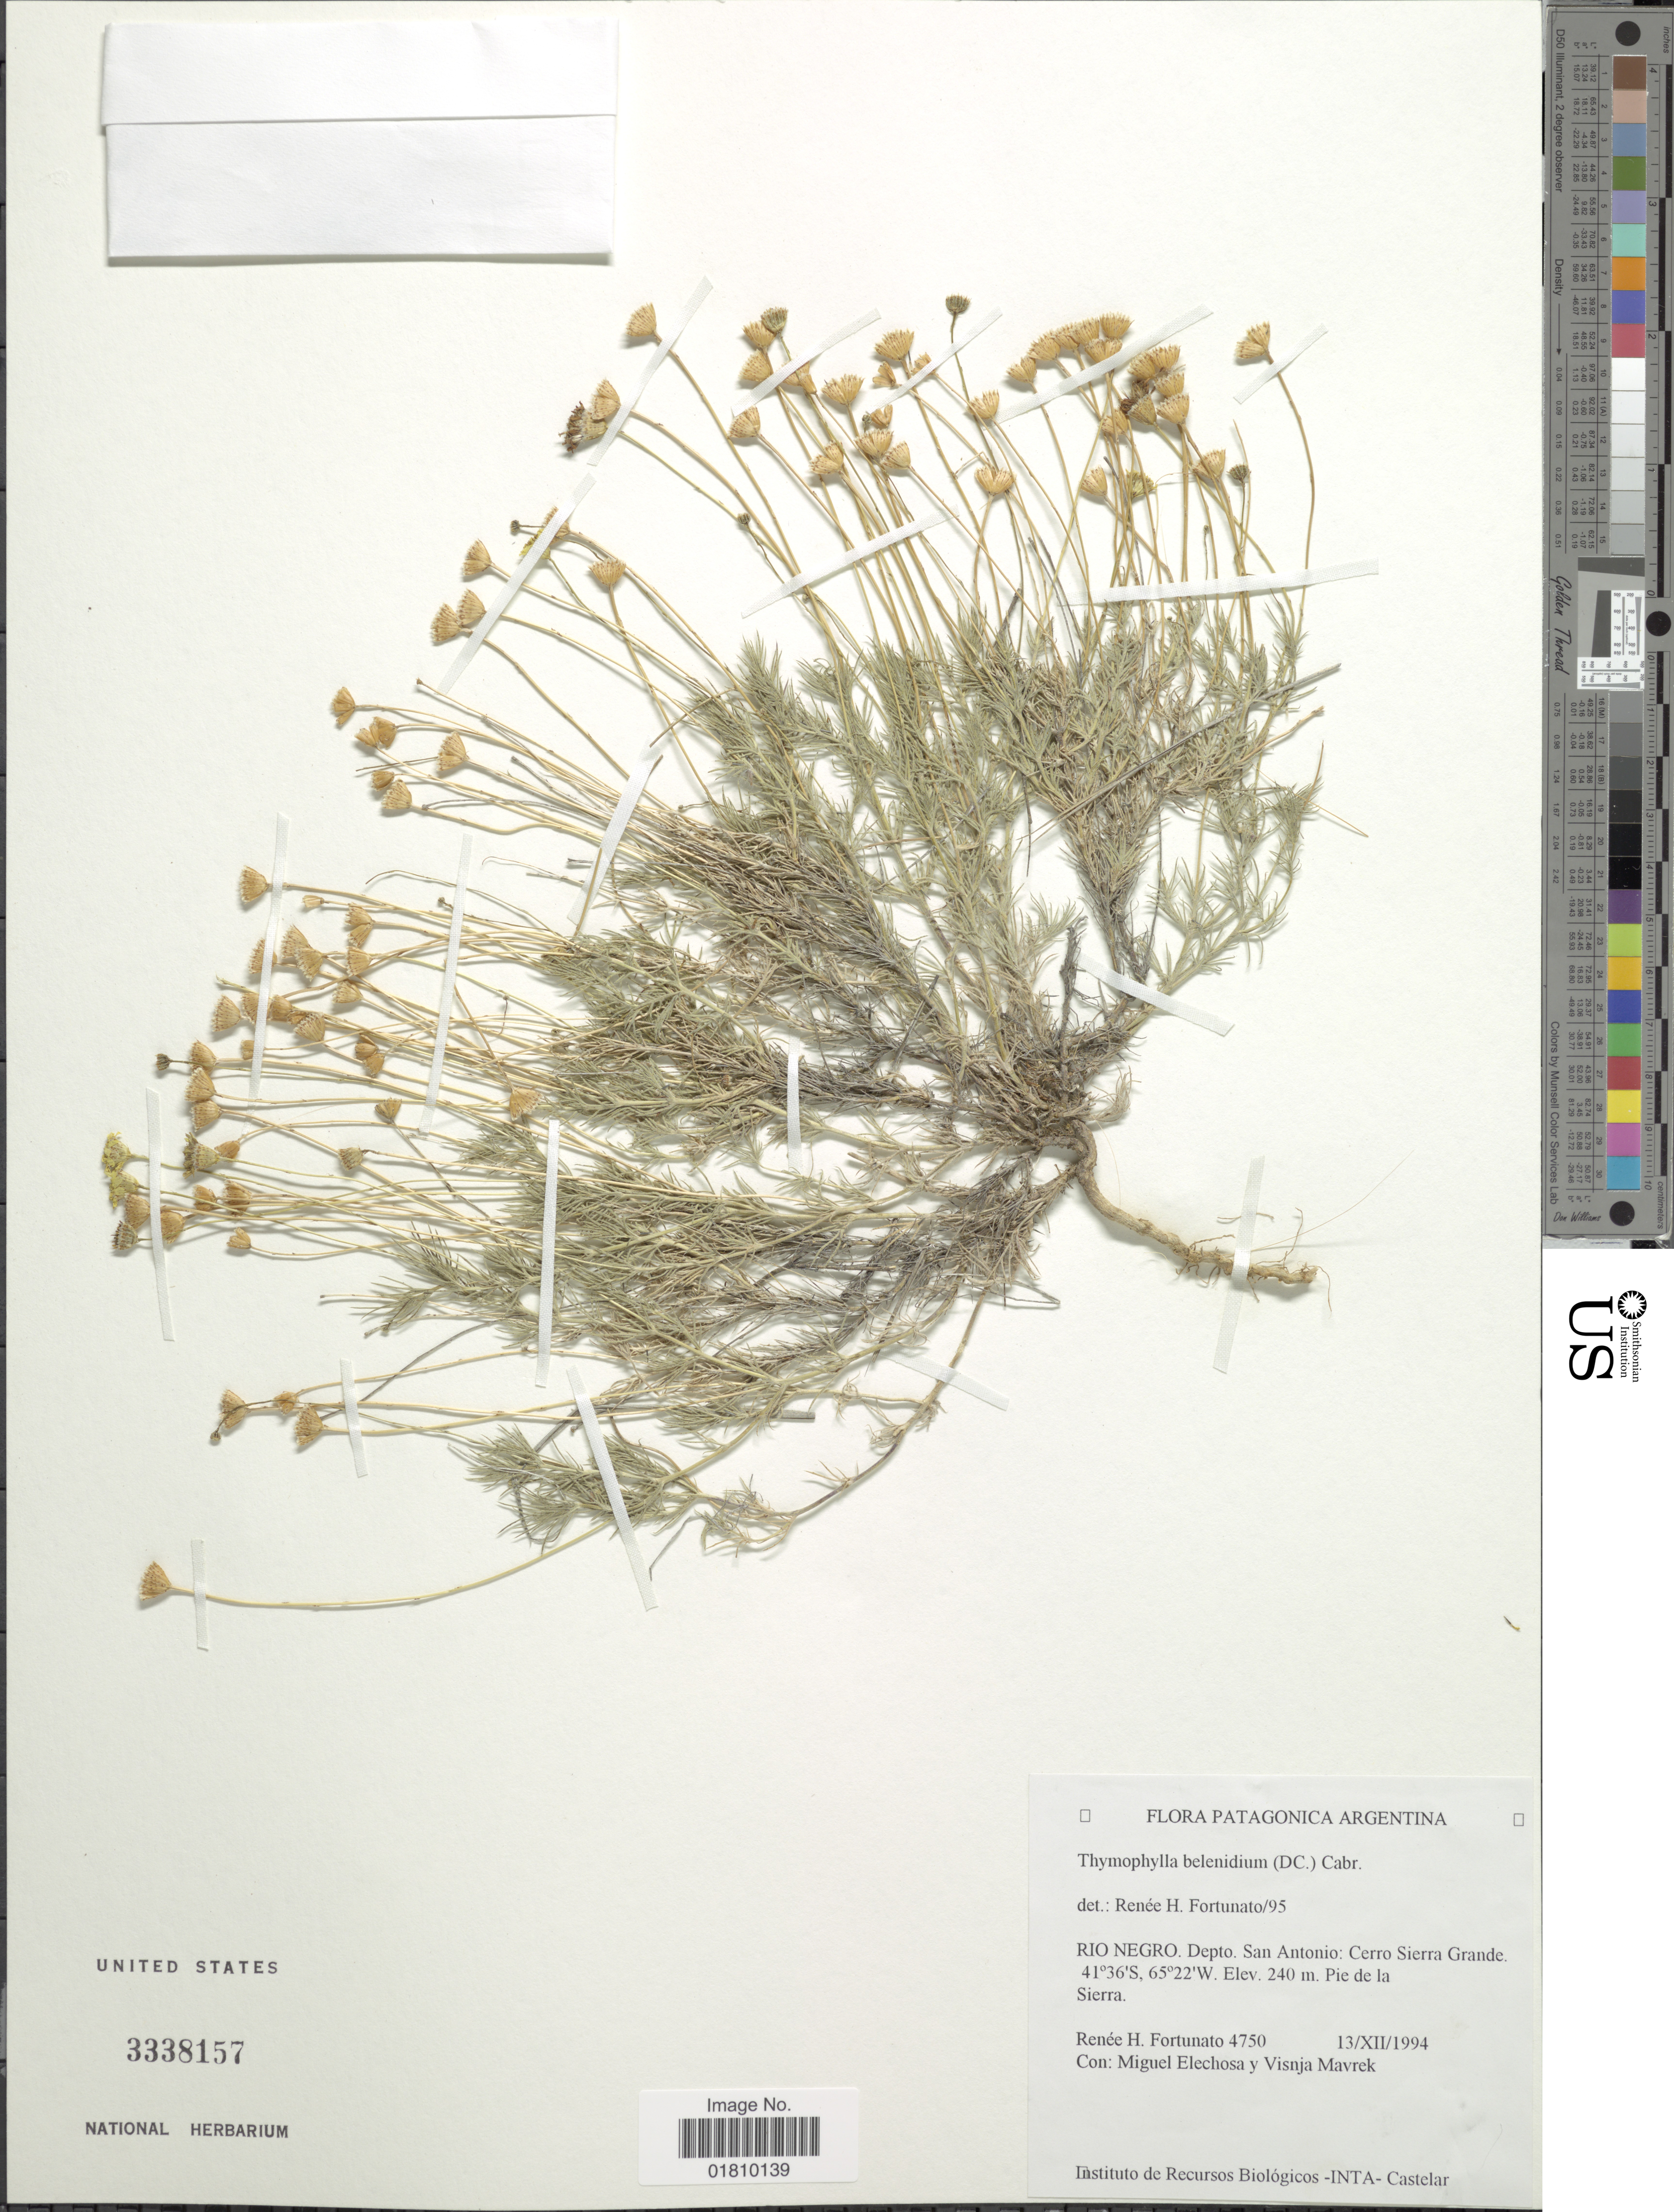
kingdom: Plantae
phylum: Tracheophyta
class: Magnoliopsida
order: Asterales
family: Asteraceae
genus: Thymophylla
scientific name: Thymophylla pentachaeta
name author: (DC.) Small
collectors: R. H. Fortunato, M. Elechosa & V. Mavrek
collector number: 4750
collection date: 1994-12-13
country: Argentina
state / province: Rio Negro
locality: San Antonio: Cerro Sierra Grande, Pie de la Sierra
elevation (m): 240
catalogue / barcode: US 338157